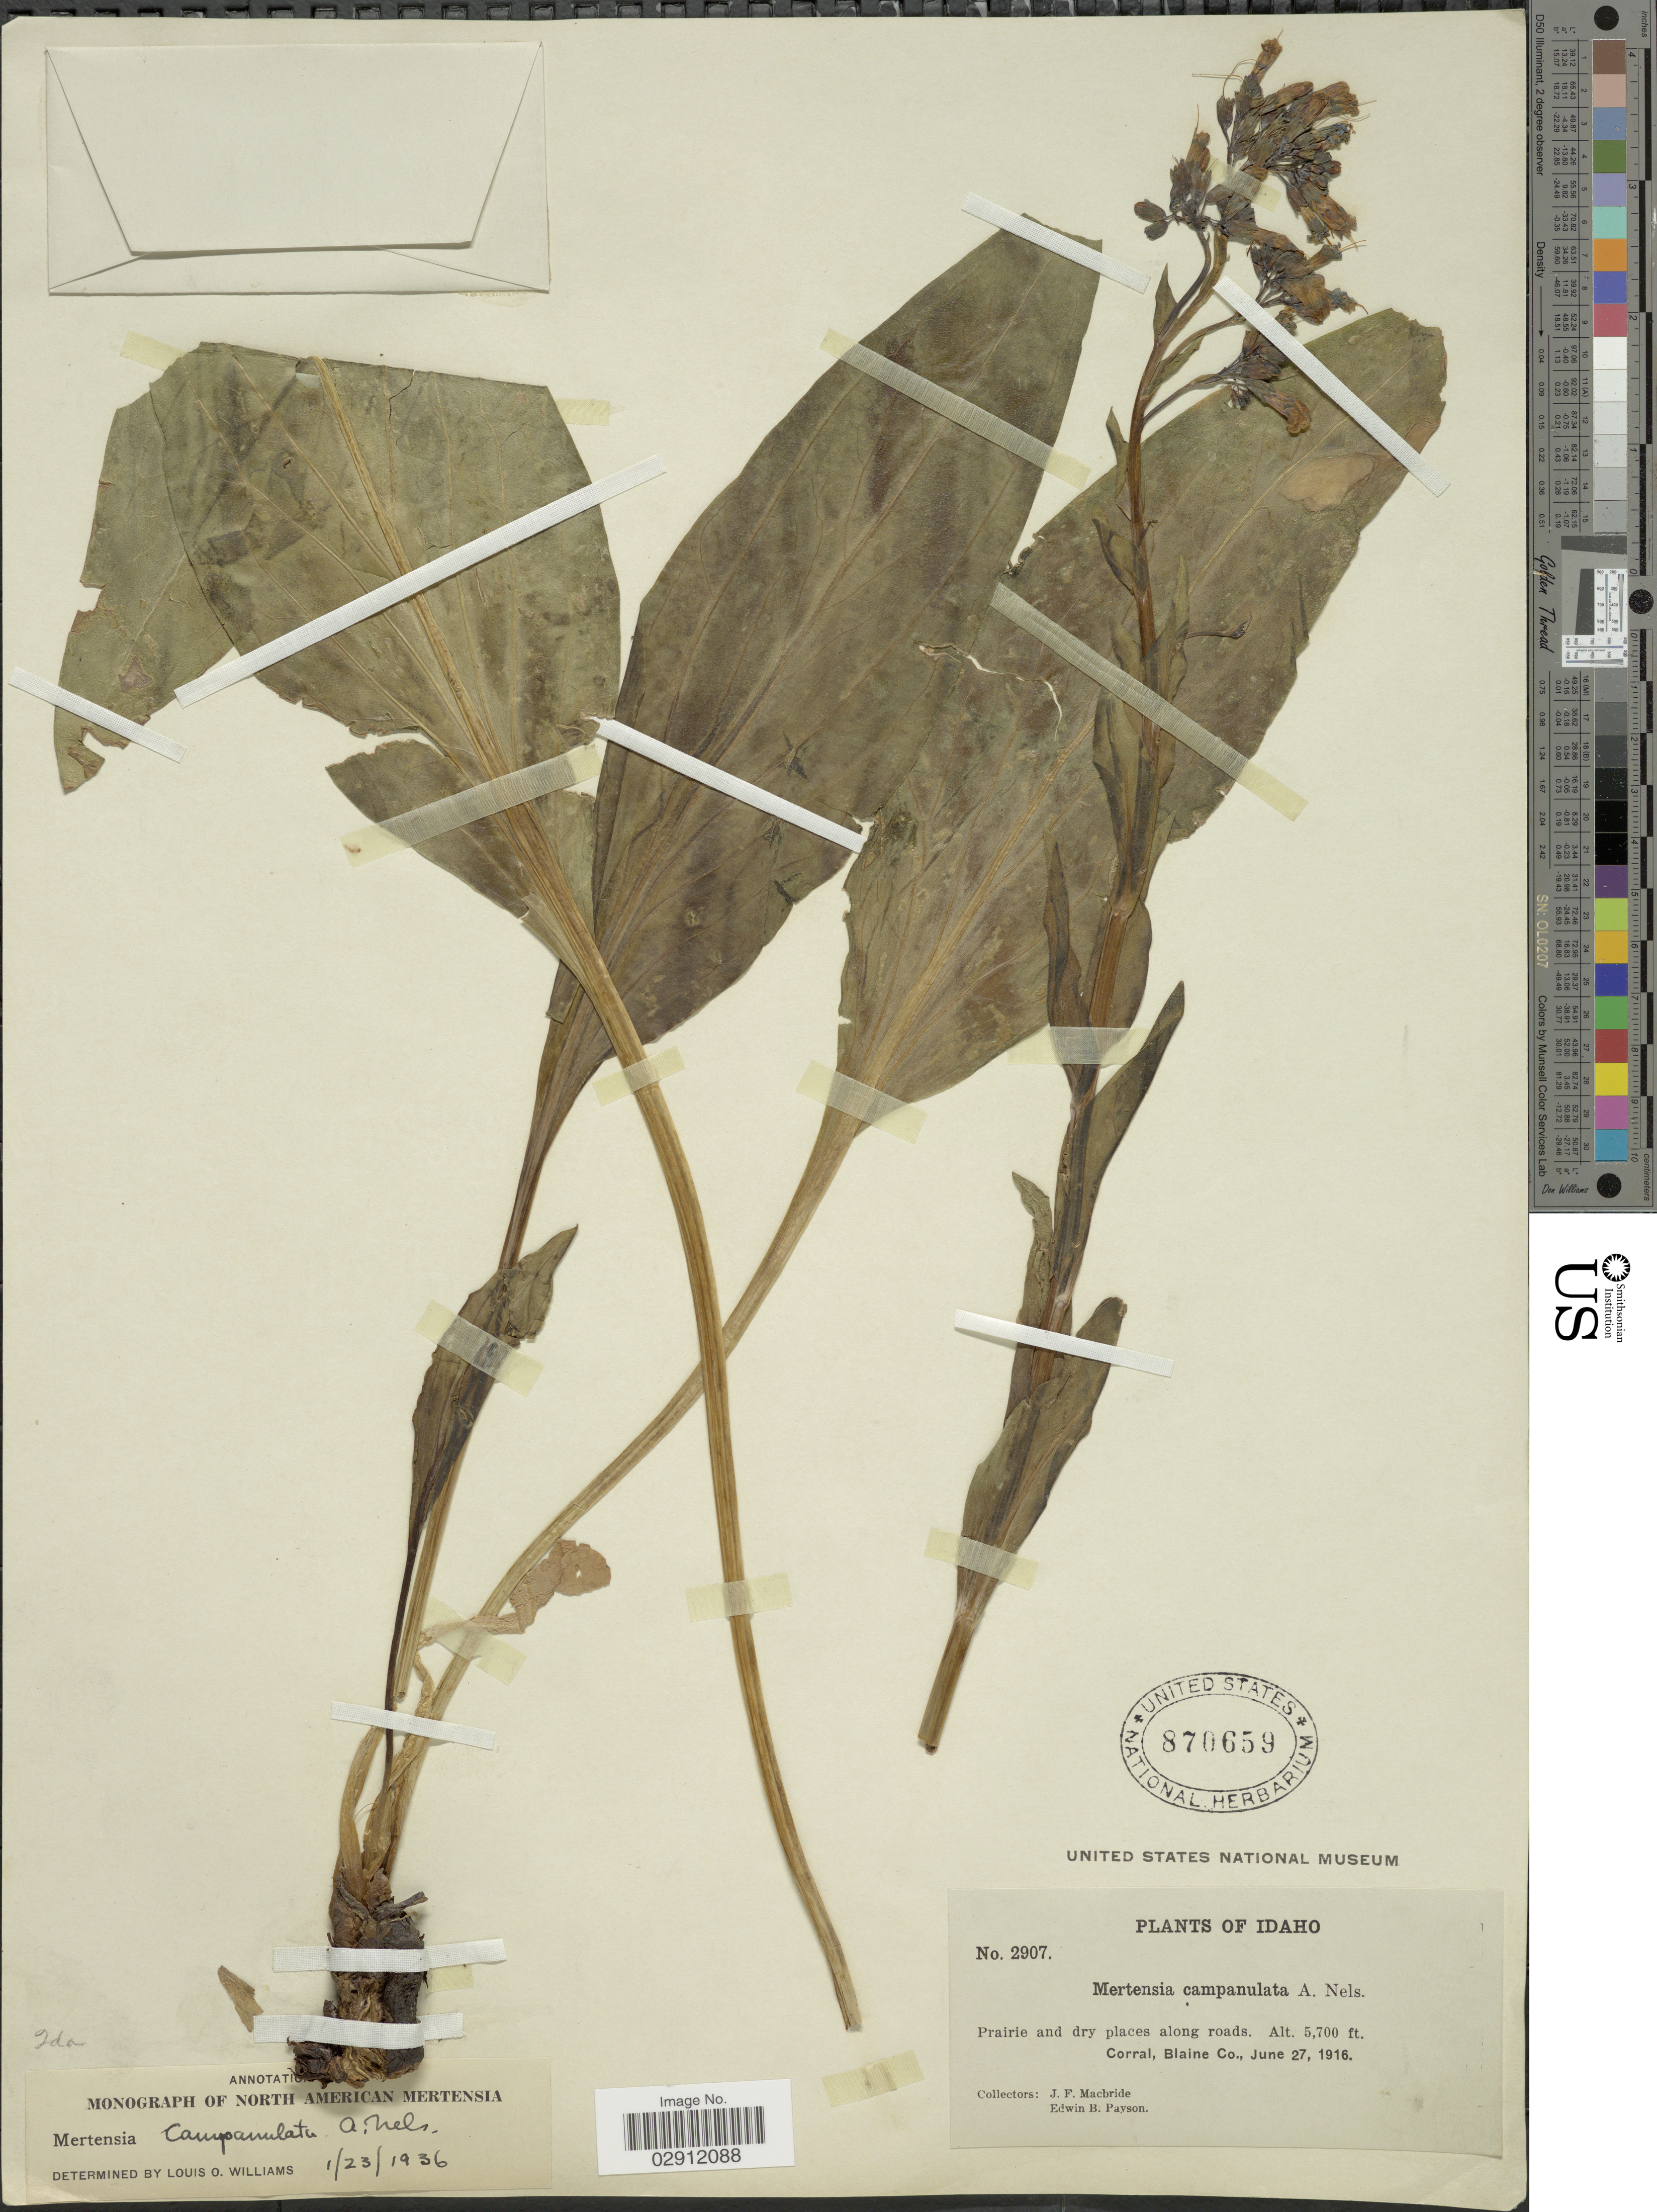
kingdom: Plantae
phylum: Tracheophyta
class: Magnoliopsida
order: Boraginales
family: Boraginaceae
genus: Mertensia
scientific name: Mertensia campanulata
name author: A. Nelson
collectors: J. F. Macbride & E. B. Payson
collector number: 2907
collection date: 1916-06-27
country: United States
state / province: Idaho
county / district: Blaine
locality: Corral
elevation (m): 1737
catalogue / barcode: US 870659